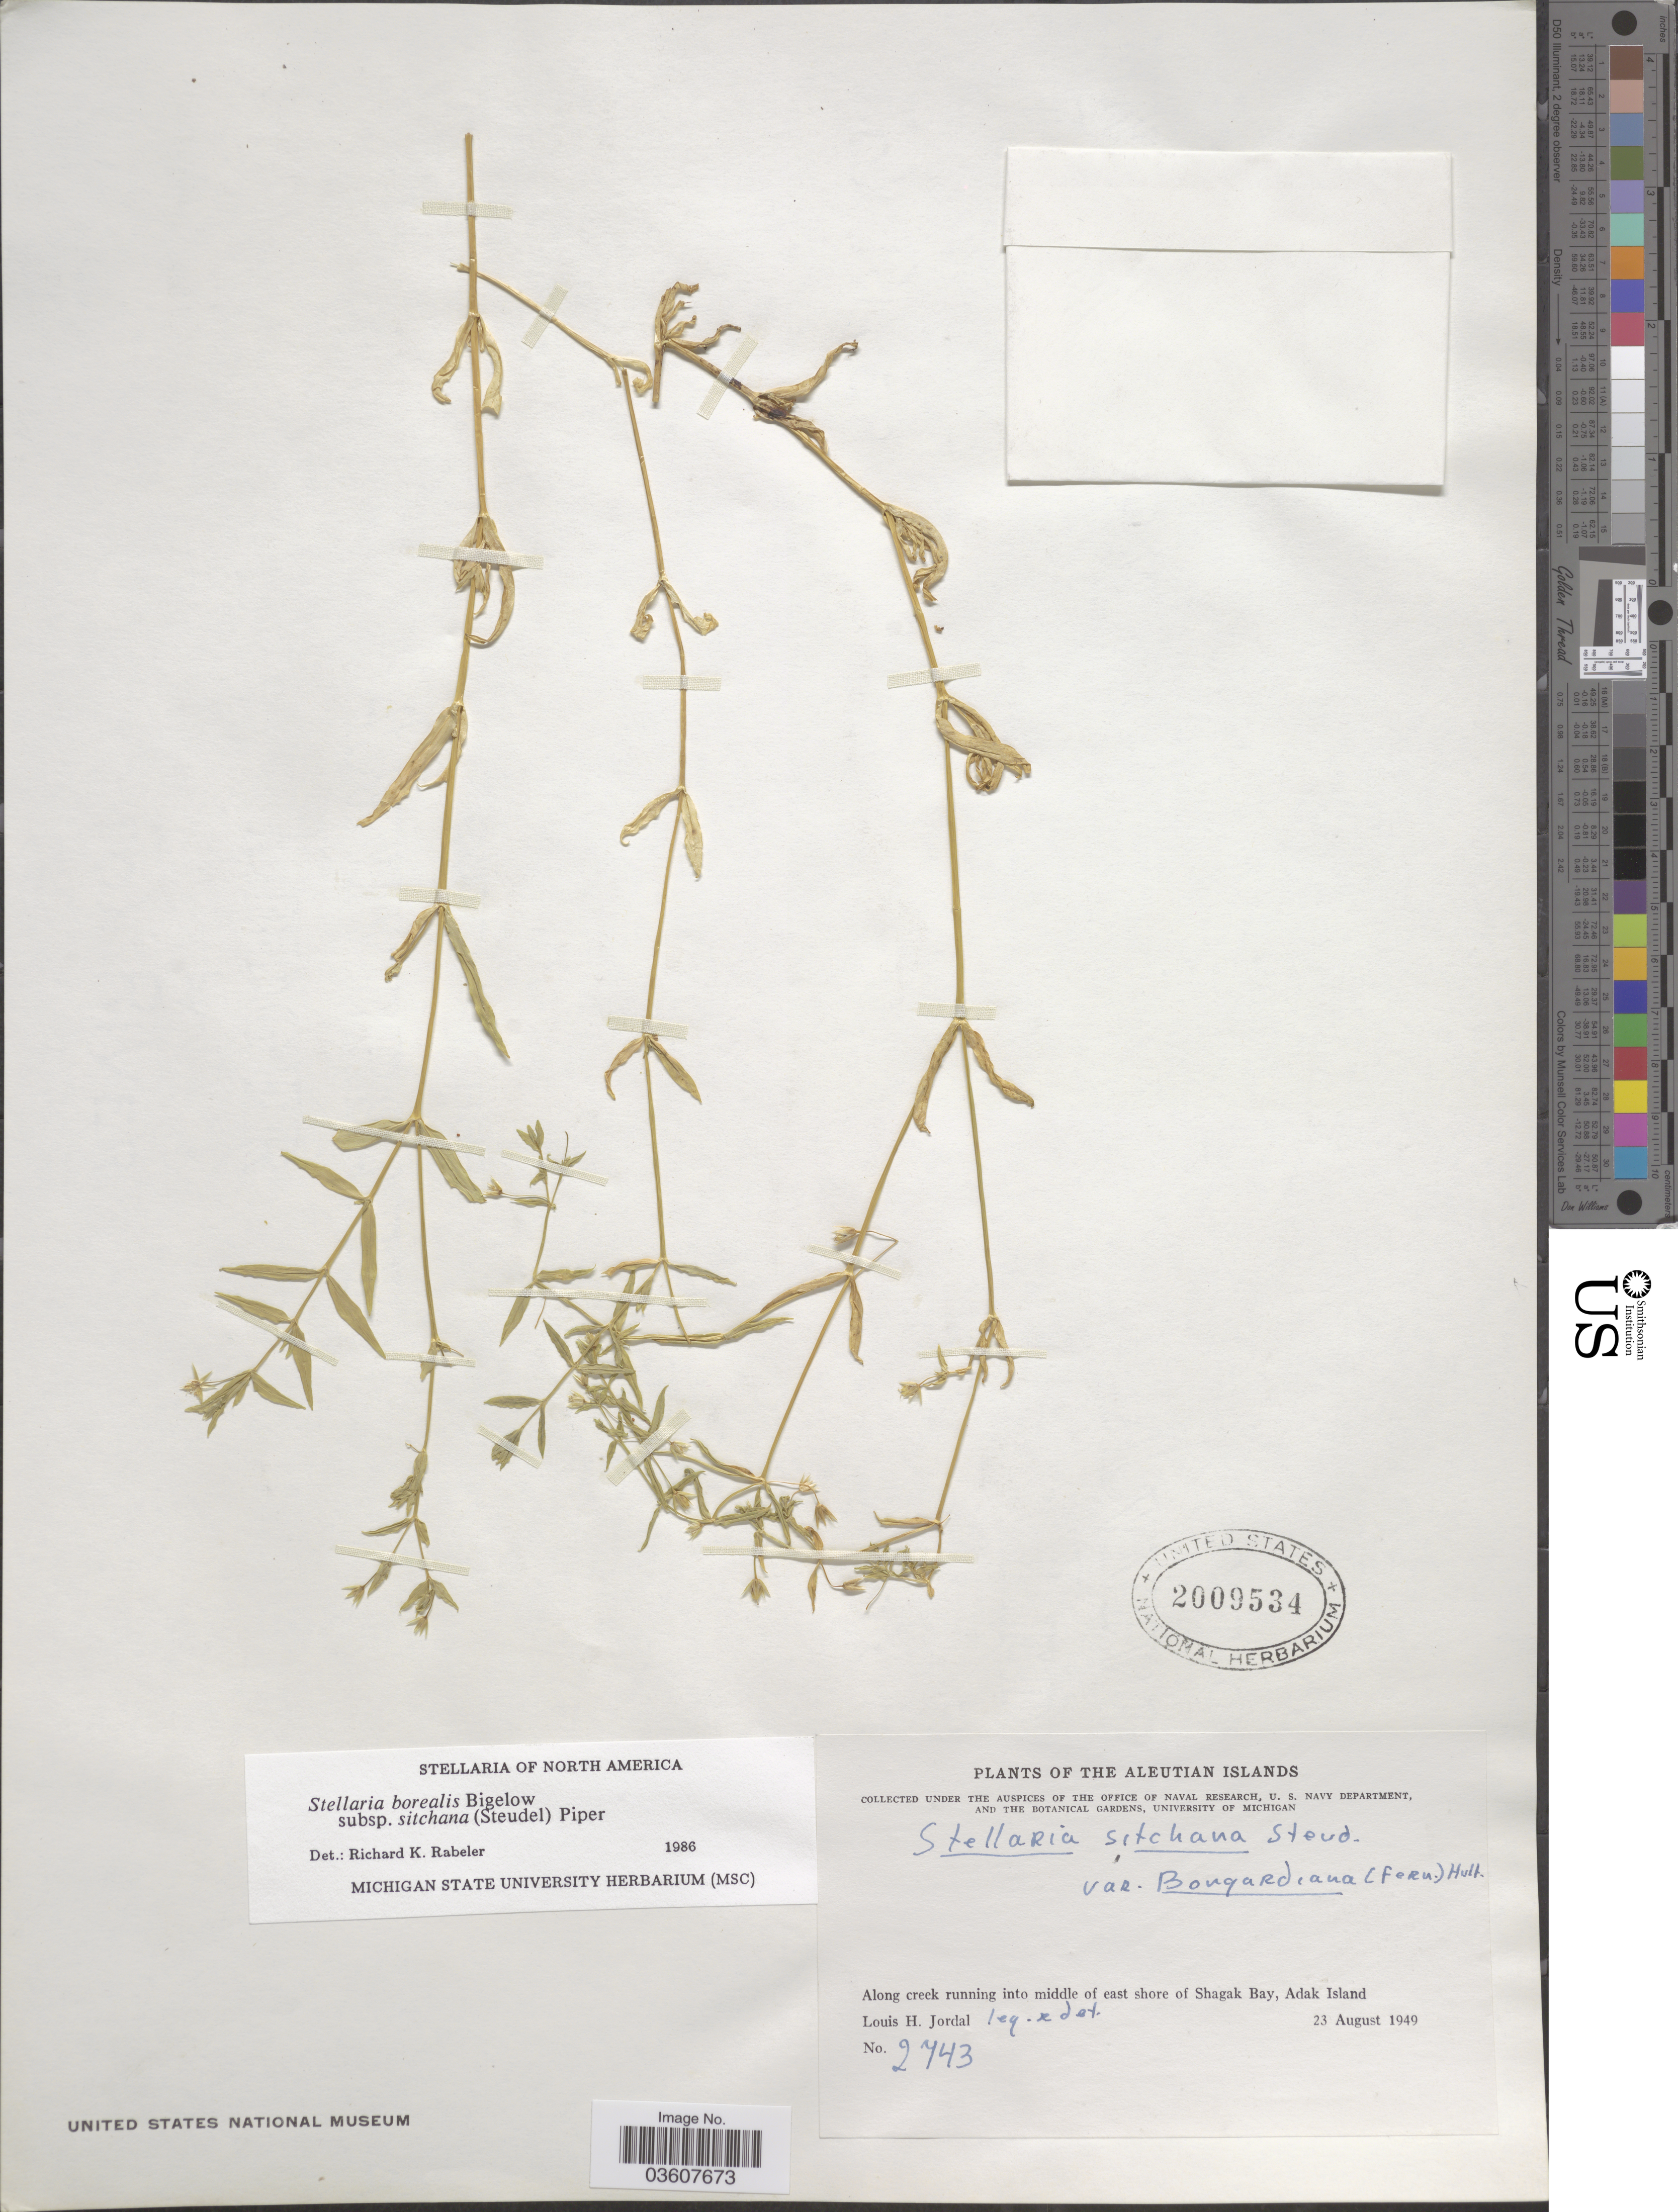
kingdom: Plantae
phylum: Tracheophyta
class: Magnoliopsida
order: Caryophyllales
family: Caryophyllaceae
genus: Stellaria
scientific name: Stellaria borealis subsp. sitchana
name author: (Steud.) Piper & Beattie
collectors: L. Jordal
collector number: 2743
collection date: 1949-08-23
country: United States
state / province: Alaska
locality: The Aleutian Islands. Along creek running into middle of east shore of Shagak Bay, Adak Island.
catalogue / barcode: US 2009534